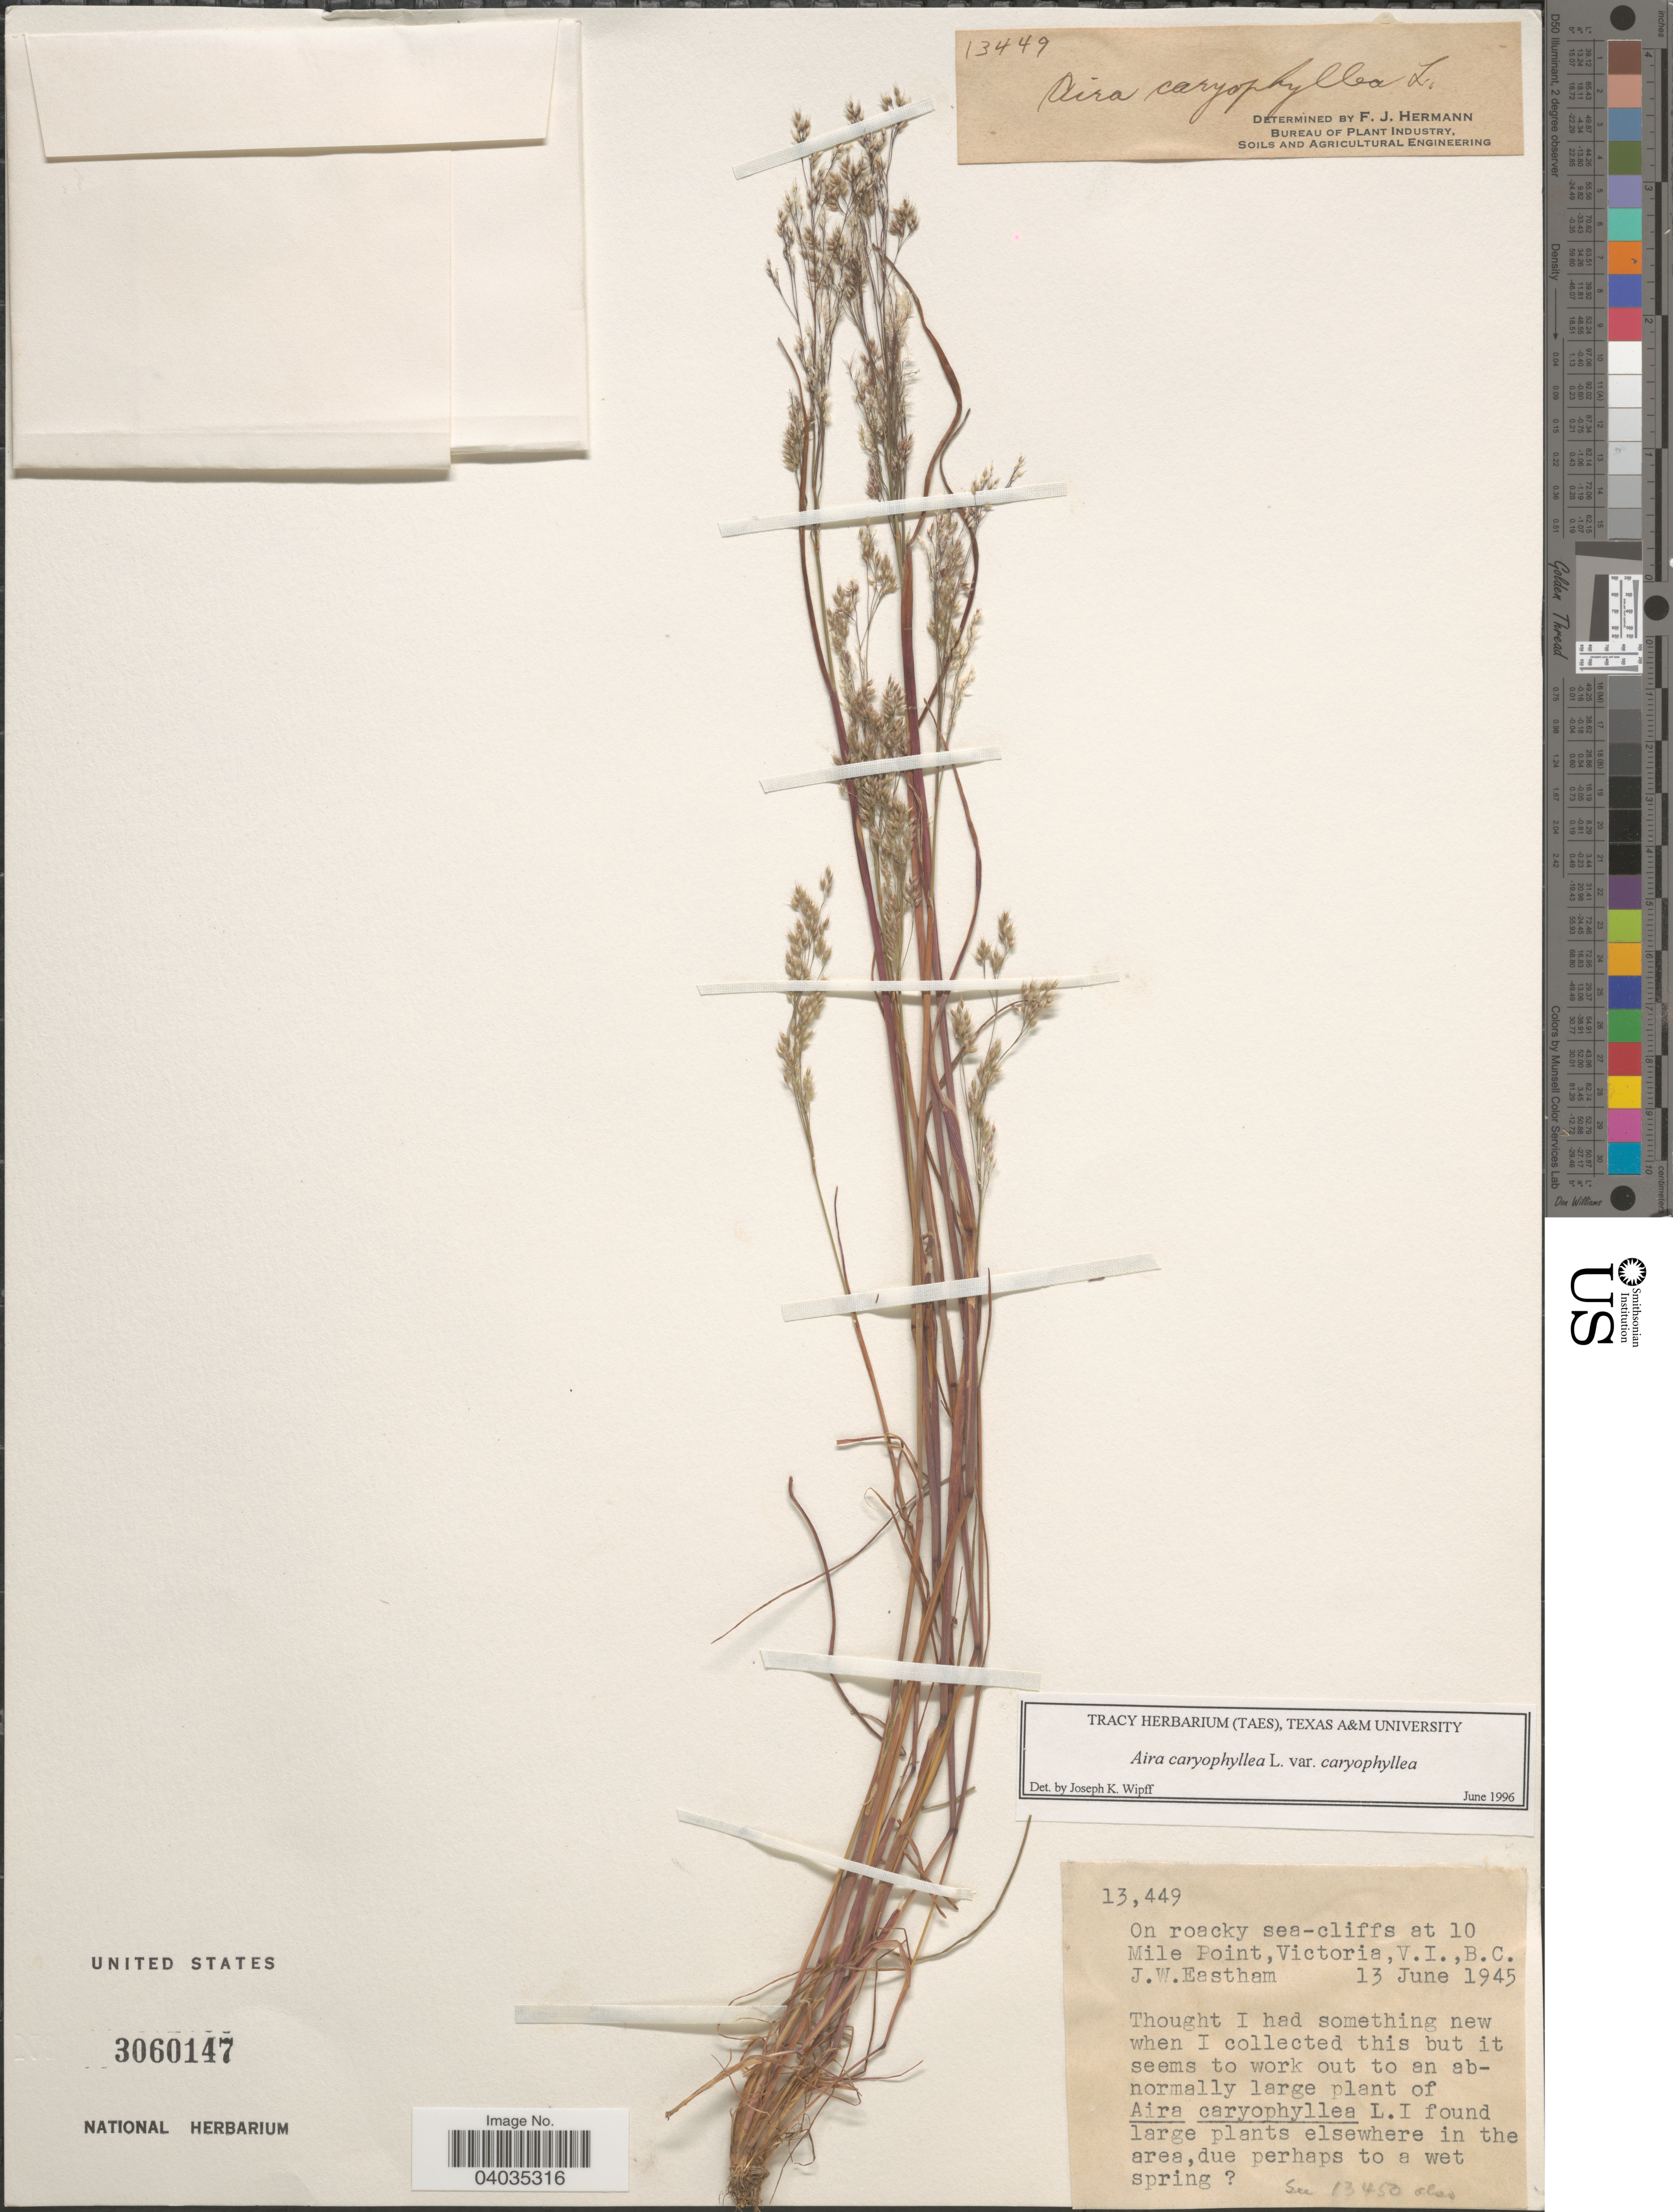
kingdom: Plantae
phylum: Tracheophyta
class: Liliopsida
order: Poales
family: Poaceae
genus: Aira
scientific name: Aira caryophyllea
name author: L.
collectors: J. Eastham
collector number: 13449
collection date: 1945-06-13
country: Canada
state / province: British Columbia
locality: At 10 Mile Point, Victoria, V.I.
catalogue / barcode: US 3060147